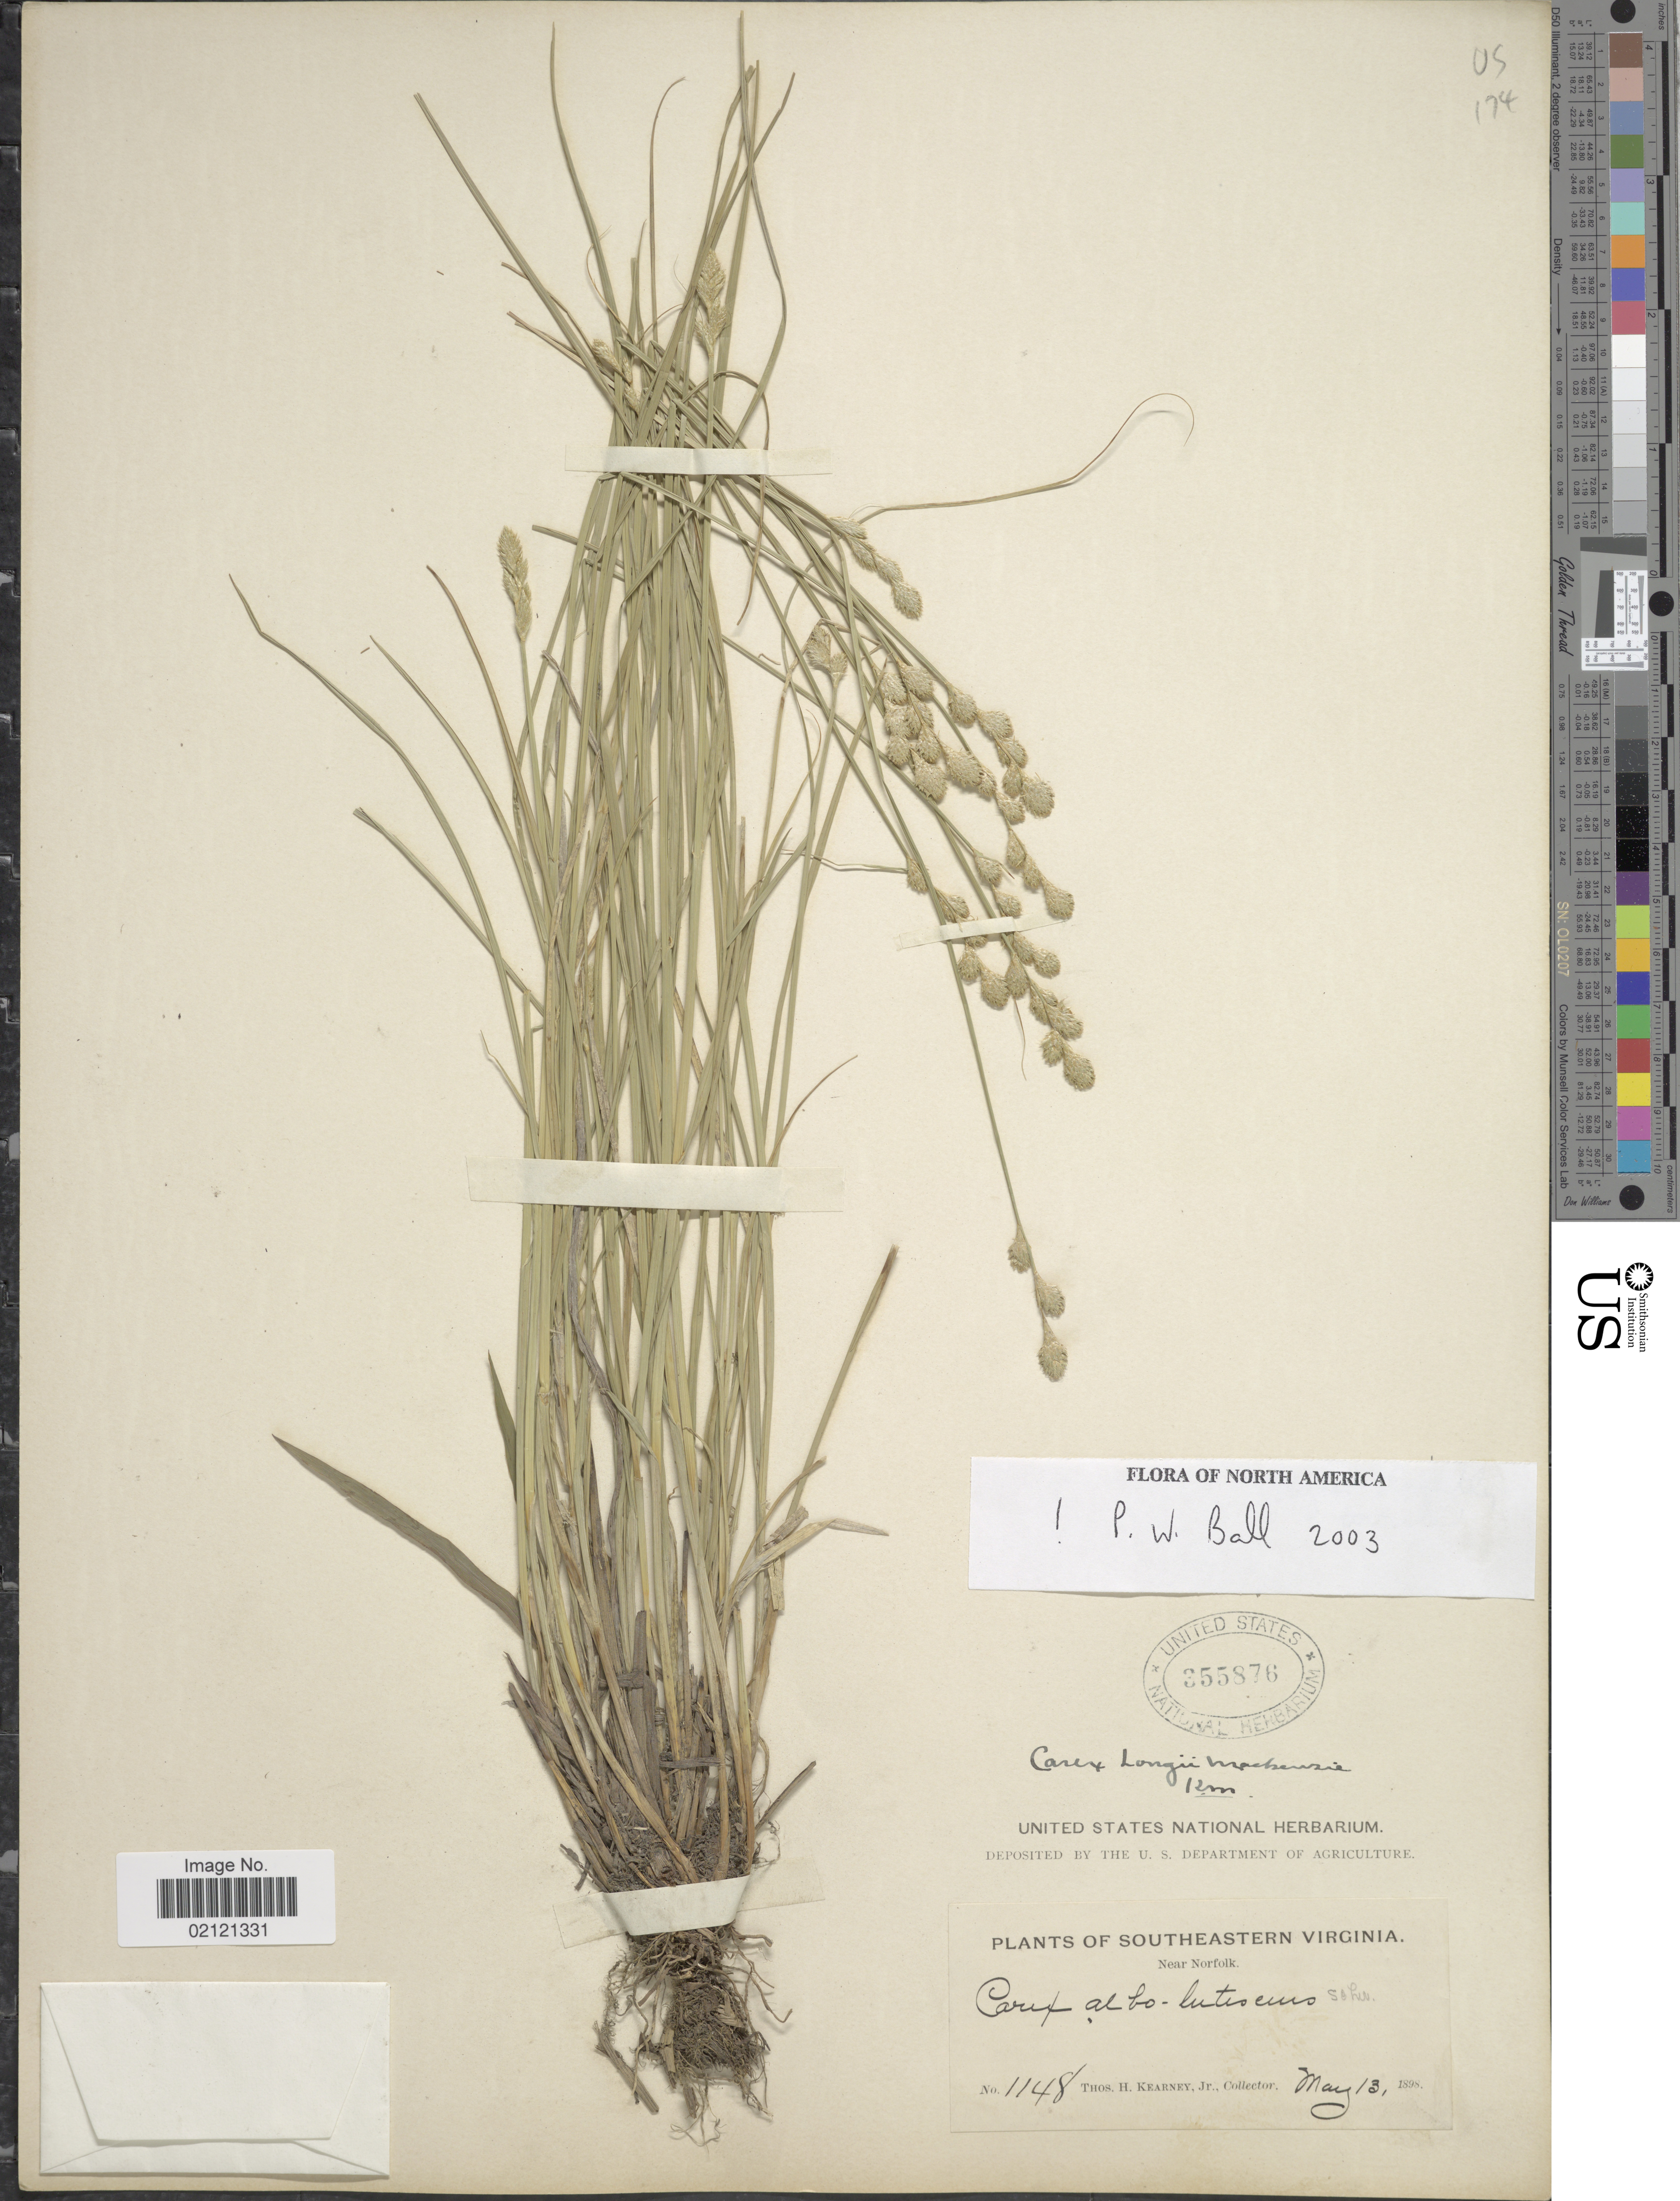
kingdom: Plantae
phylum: Tracheophyta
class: Liliopsida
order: Poales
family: Cyperaceae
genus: Carex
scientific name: Carex longii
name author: Mack.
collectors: T. H. Kearney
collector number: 1148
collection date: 1898-05-13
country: United States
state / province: Virginia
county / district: City of Norfolk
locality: Southeastern Virginia, Near Norfolk,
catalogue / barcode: US 355876